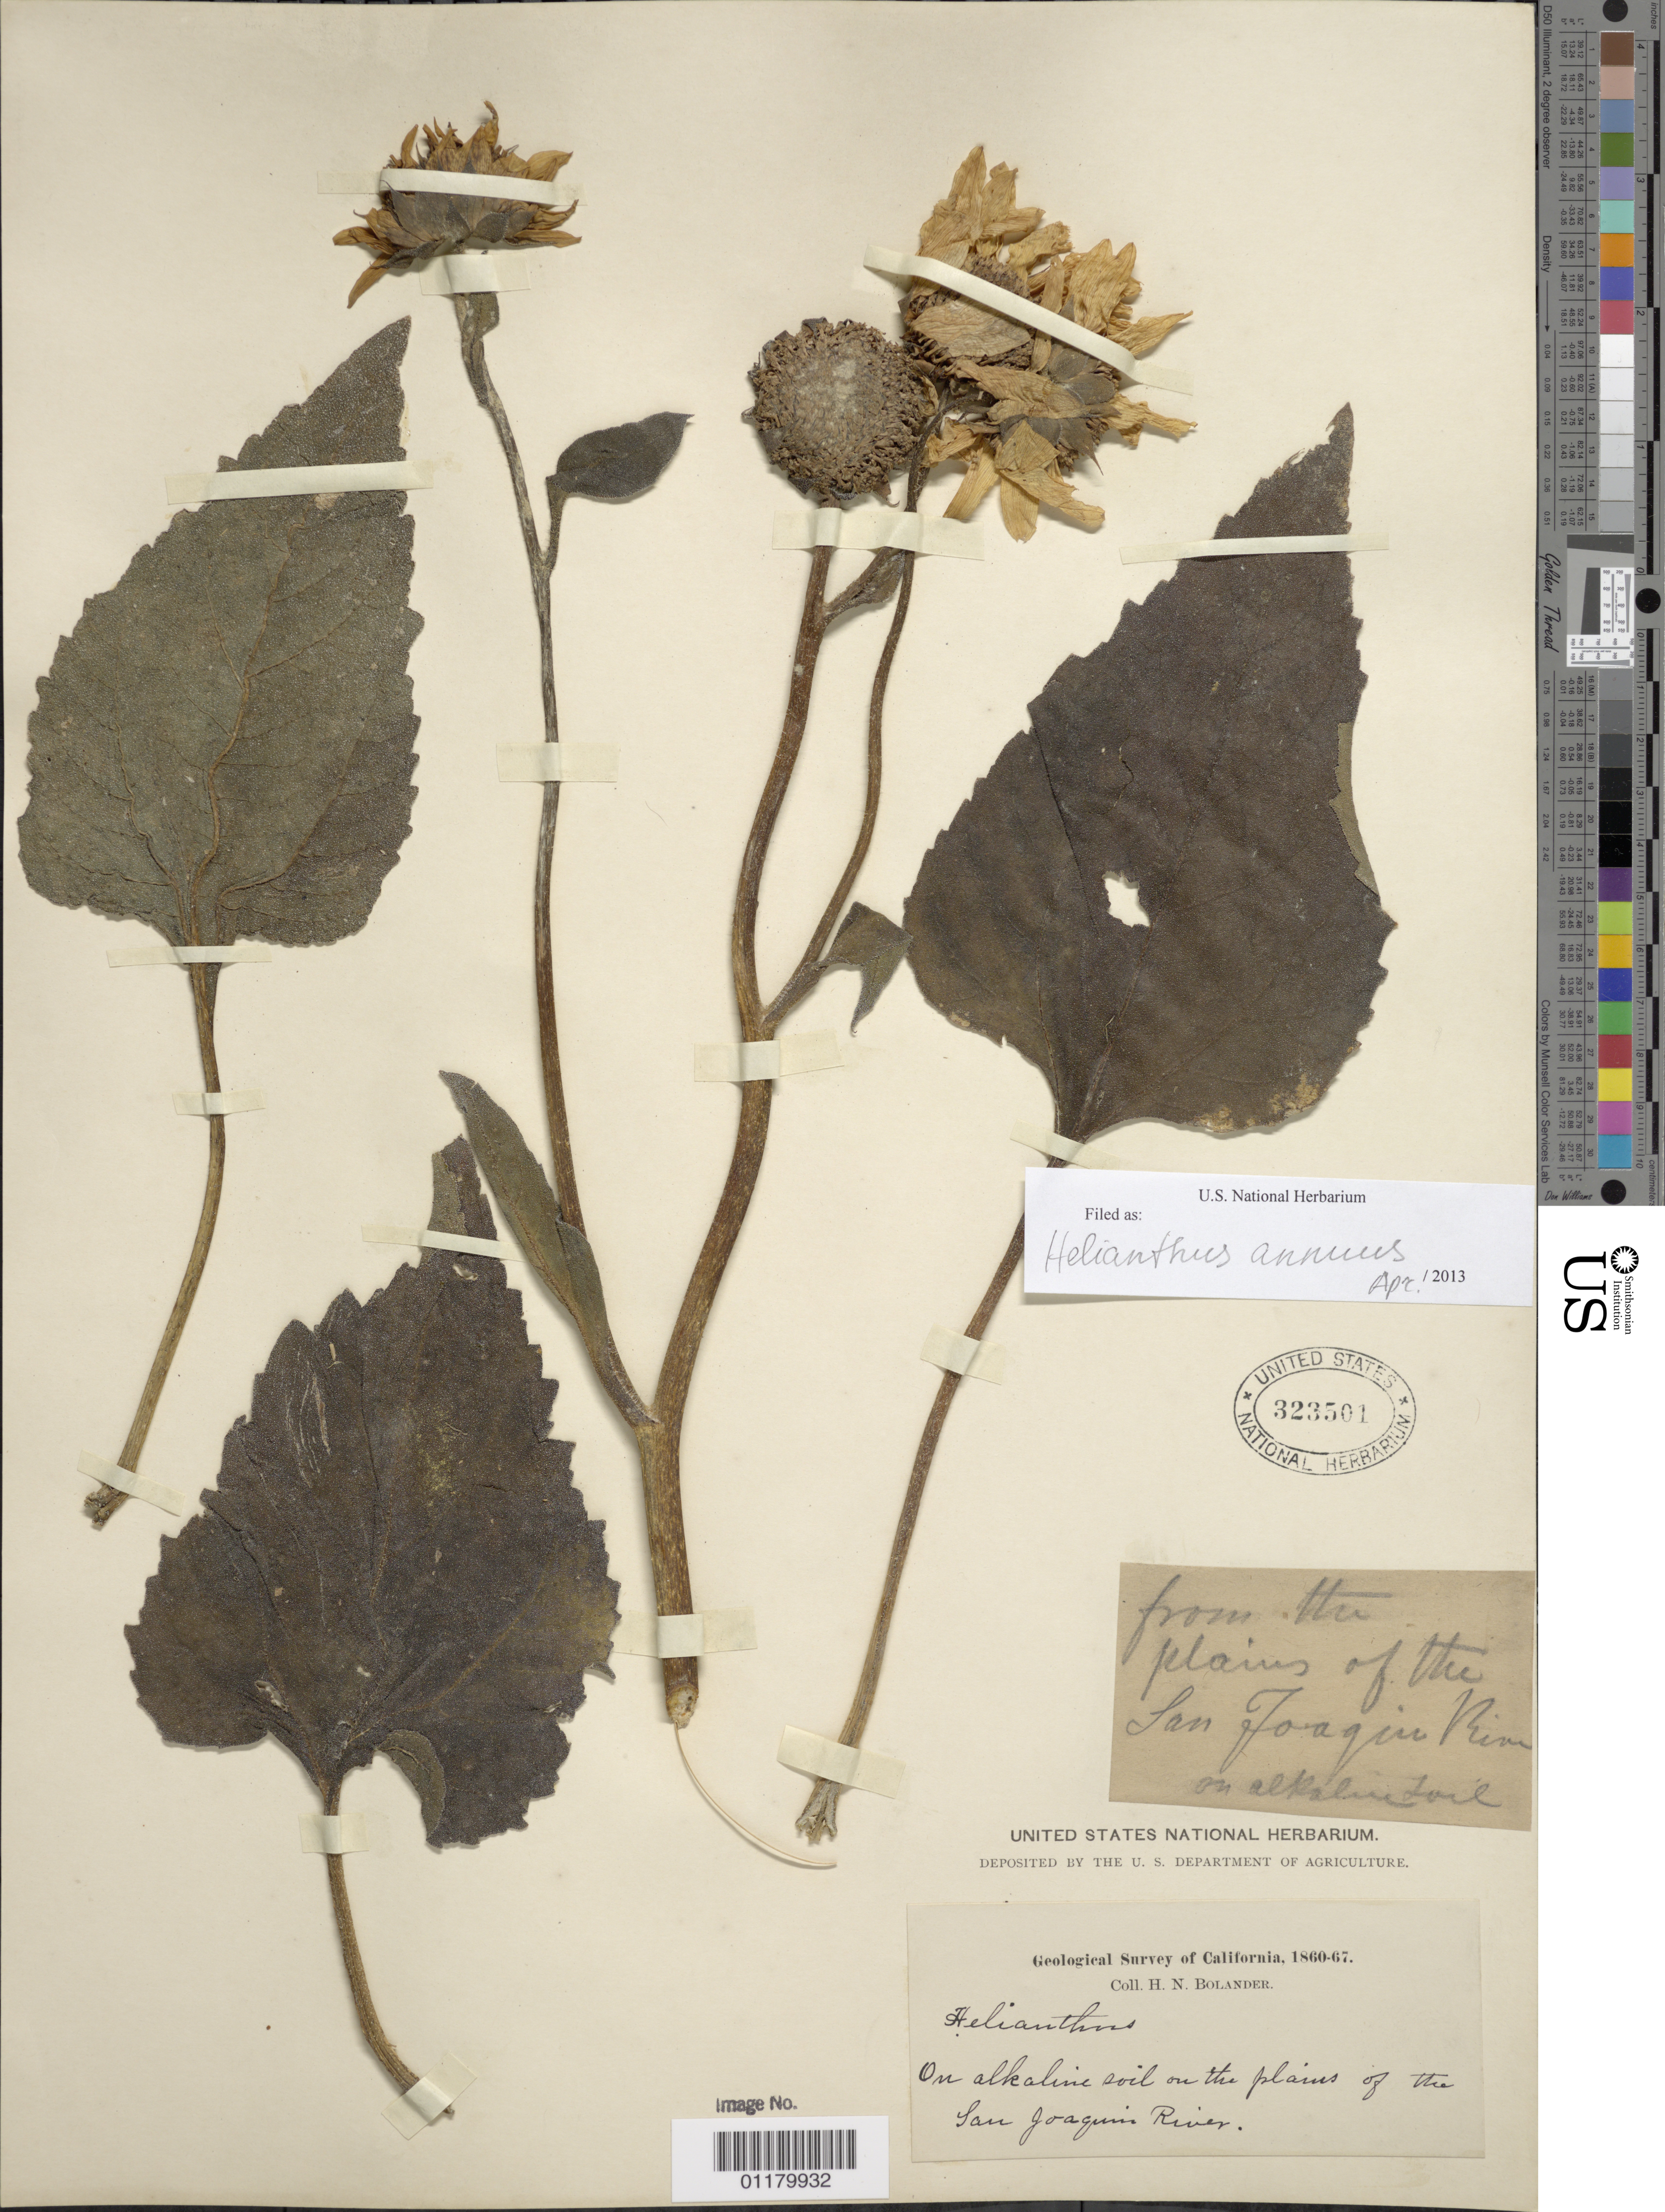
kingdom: Plantae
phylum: Tracheophyta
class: Magnoliopsida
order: Asterales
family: Asteraceae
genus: Helianthus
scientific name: Helianthus annuus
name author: L.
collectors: H. Bolander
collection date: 1860/1867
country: United States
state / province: California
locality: on alkaline soil on the plains of the San Joaquin River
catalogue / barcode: US 323501